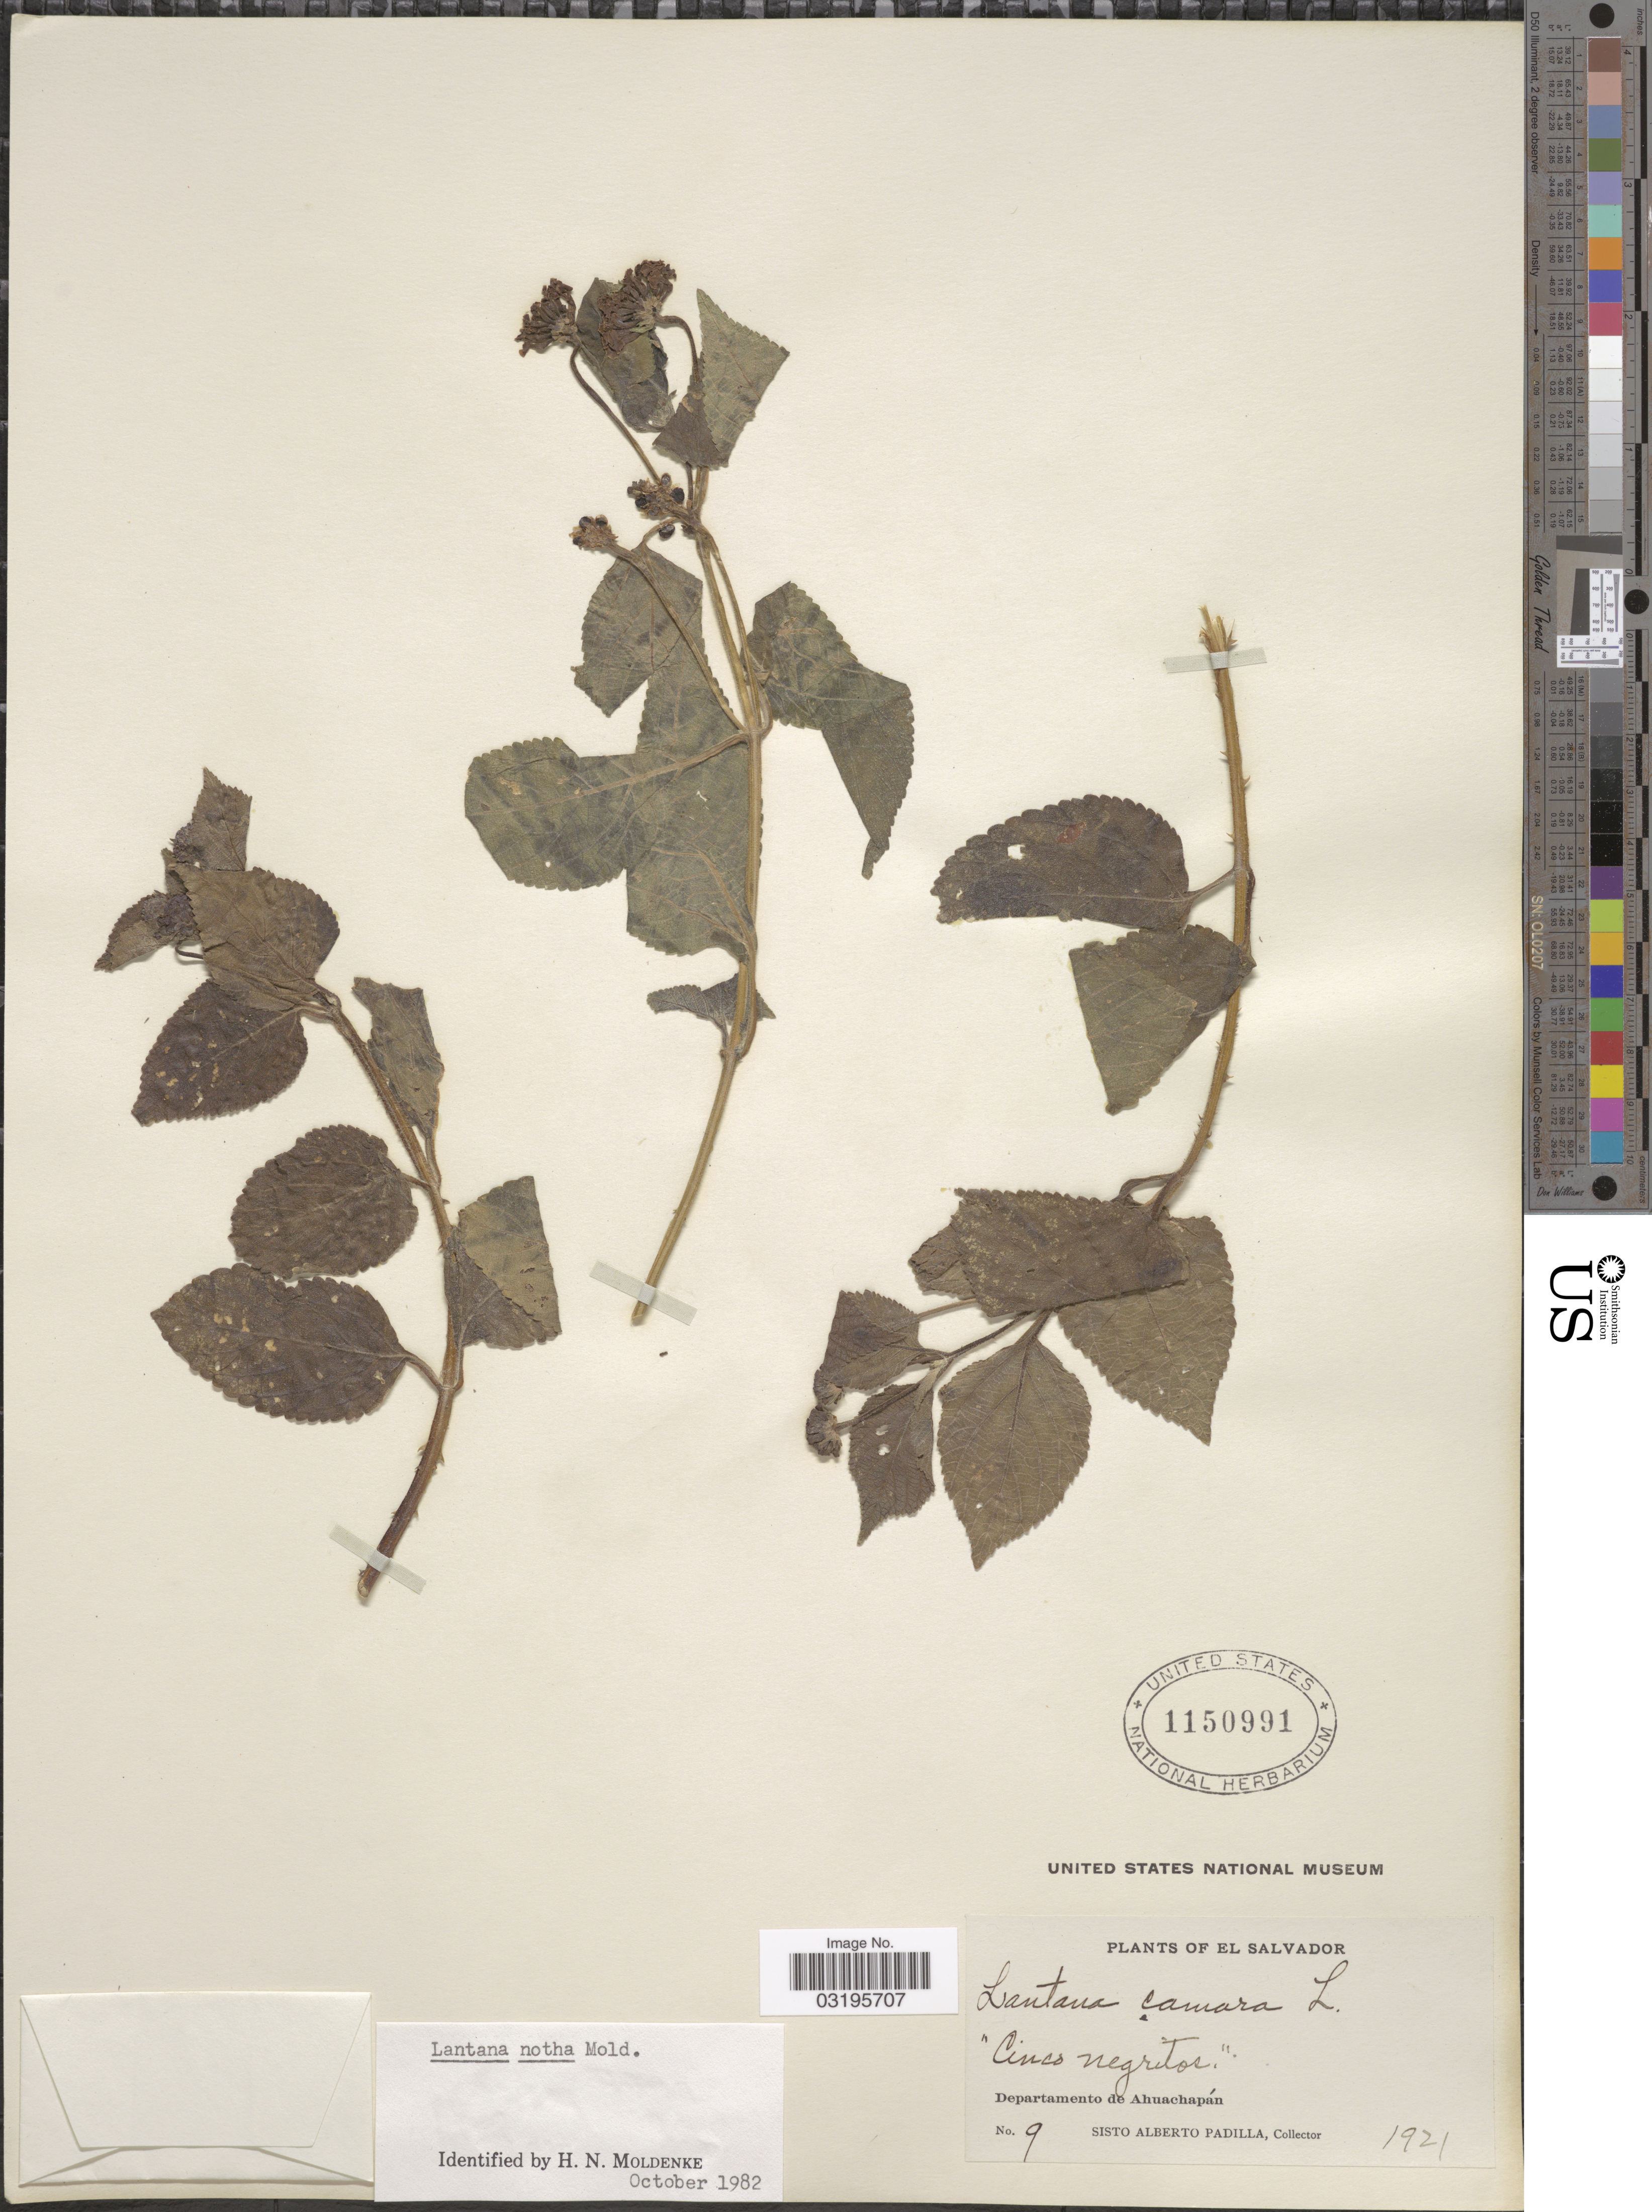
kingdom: Plantae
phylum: Tracheophyta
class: Magnoliopsida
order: Lamiales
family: Verbenaceae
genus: Lantana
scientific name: Lantana notha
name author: Moldenke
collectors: S. A. Padilla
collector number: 9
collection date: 1921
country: El Salvador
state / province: Ahuachapan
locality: Departamento de Ahuachapán.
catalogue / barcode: US 1150991